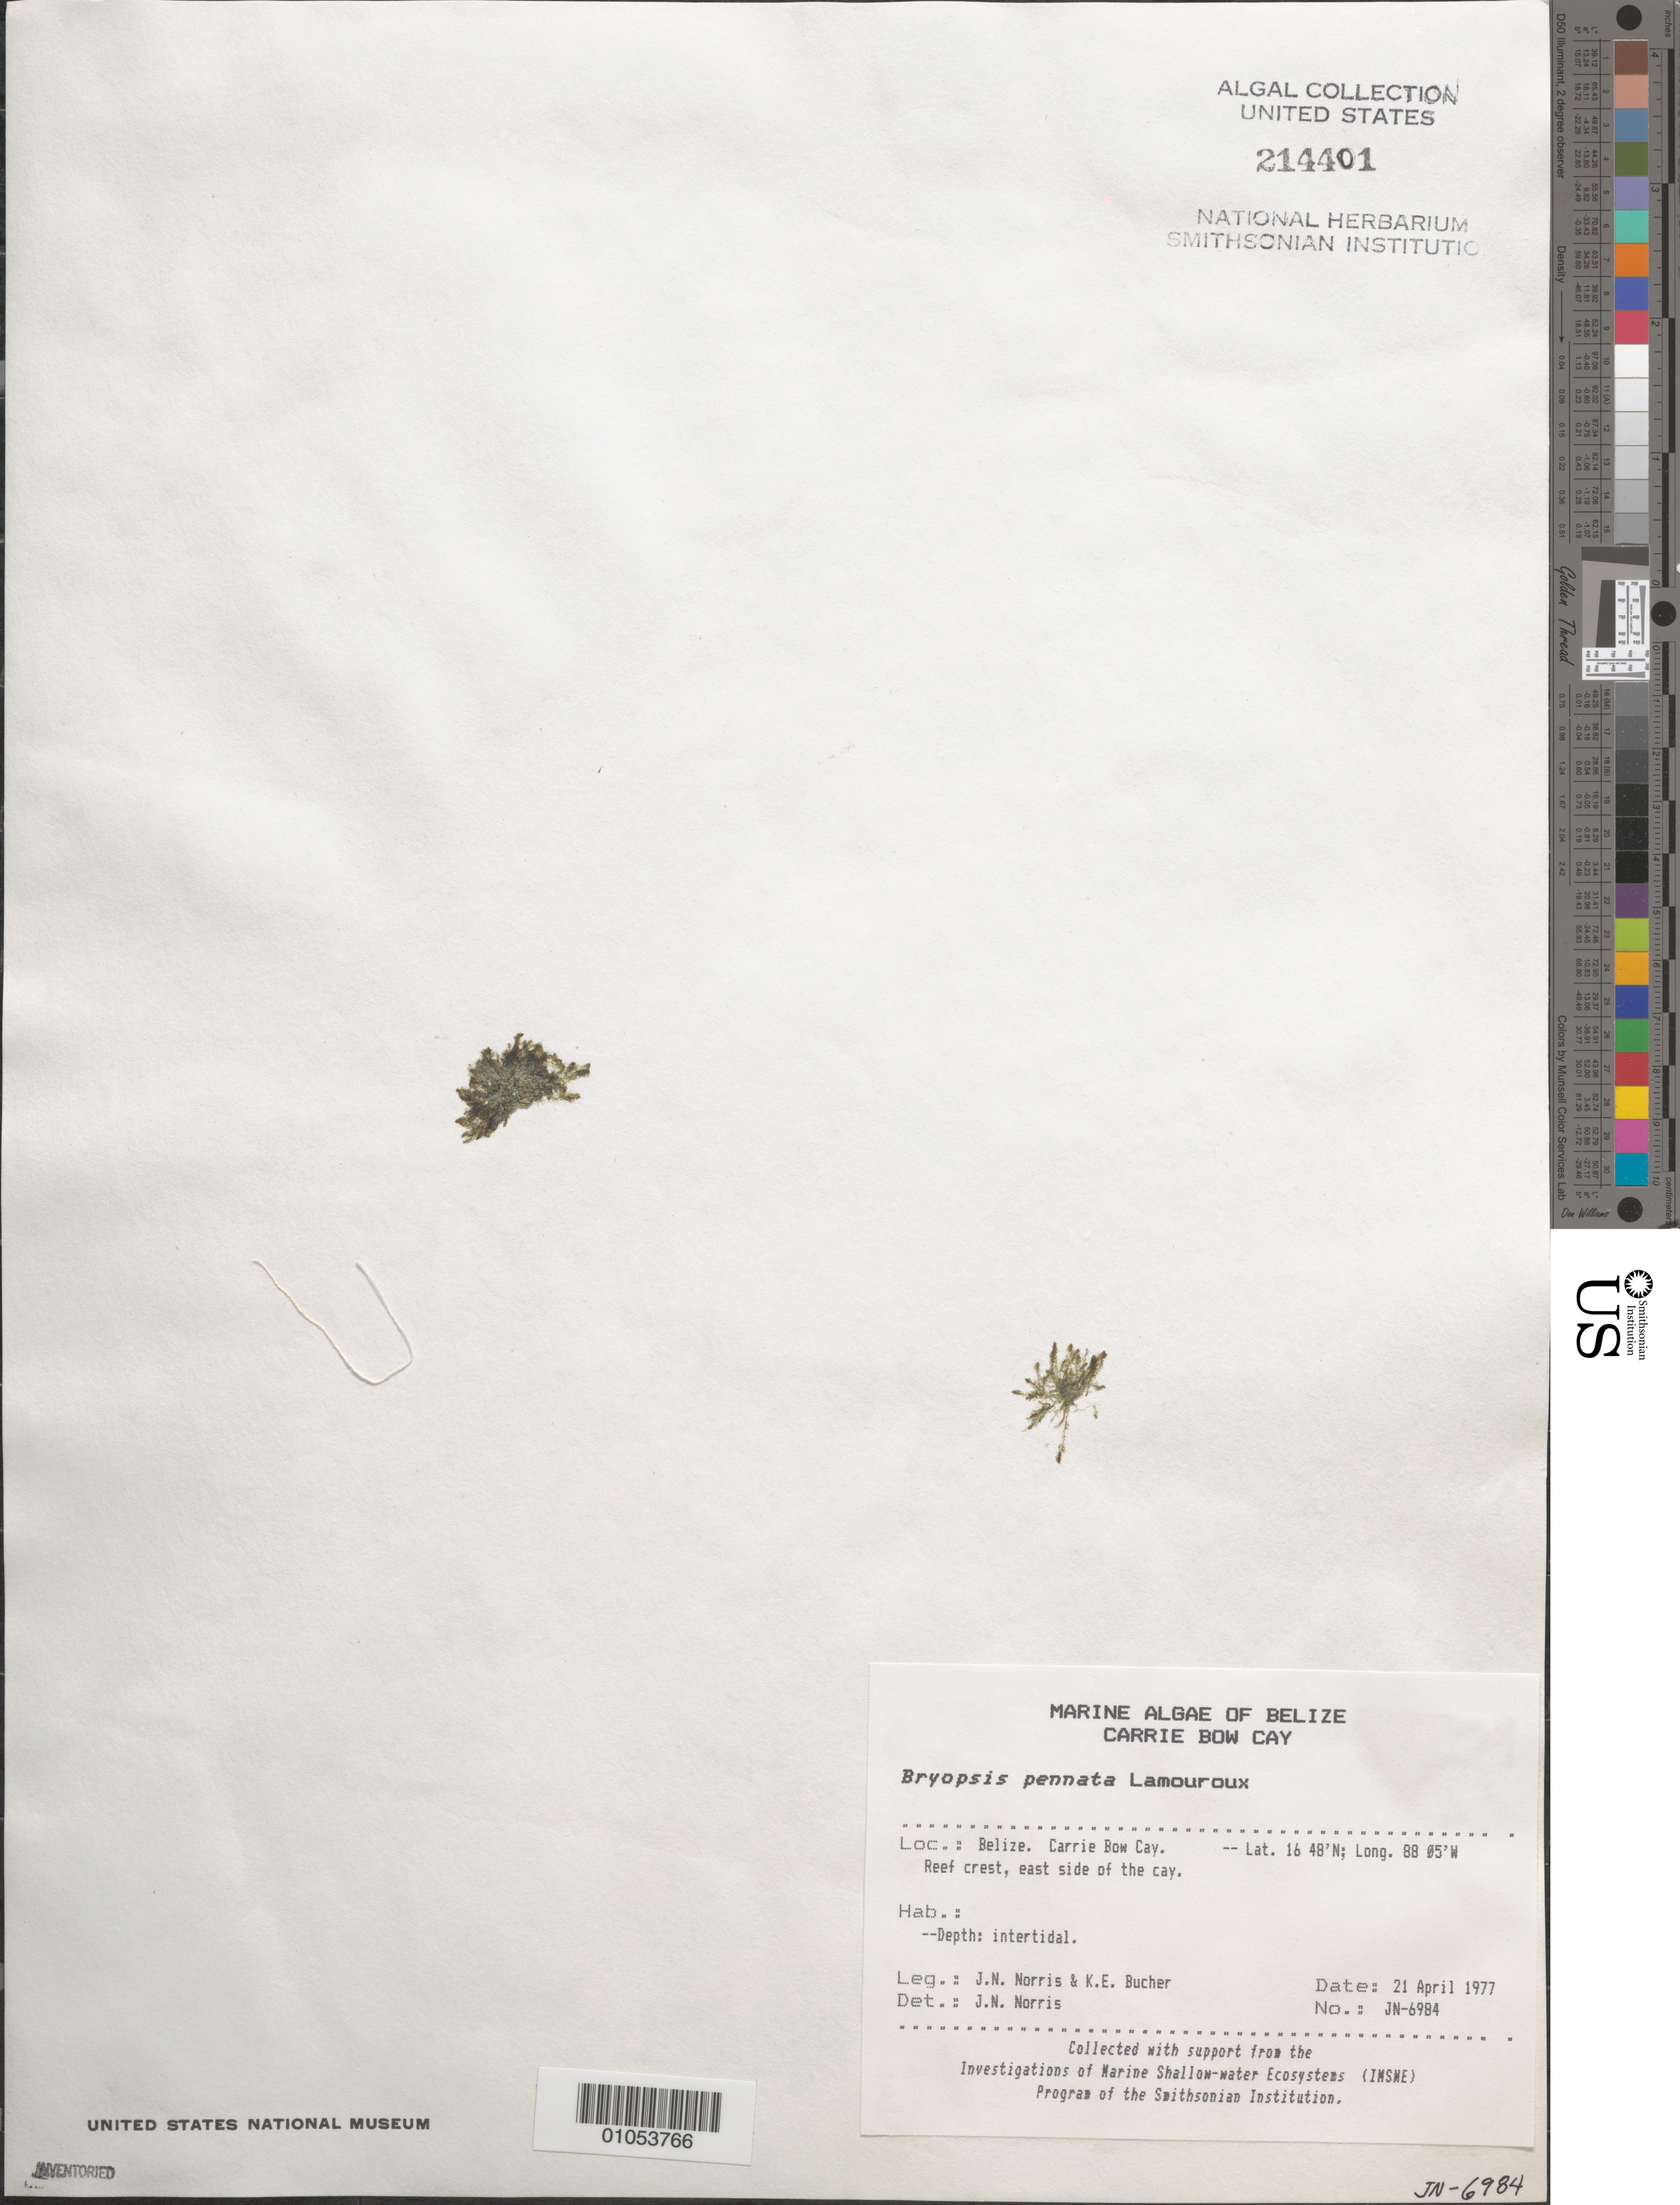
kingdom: Plantae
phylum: Chlorophyta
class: Ulvophyceae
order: Bryopsidales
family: Bryopsidaceae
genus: Bryopsis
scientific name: Bryopsis pennata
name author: J.V.Lamouroux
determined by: Norris, James N.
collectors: J. N. Norris & K. E. Bucher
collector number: JN-6984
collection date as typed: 21 Apr 1977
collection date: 1977-04-21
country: Belize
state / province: Stann Creek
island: Carrie Bow Cay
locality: Reef crest, east side of cay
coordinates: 16 48'N, 88 05'W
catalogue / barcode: US 214401